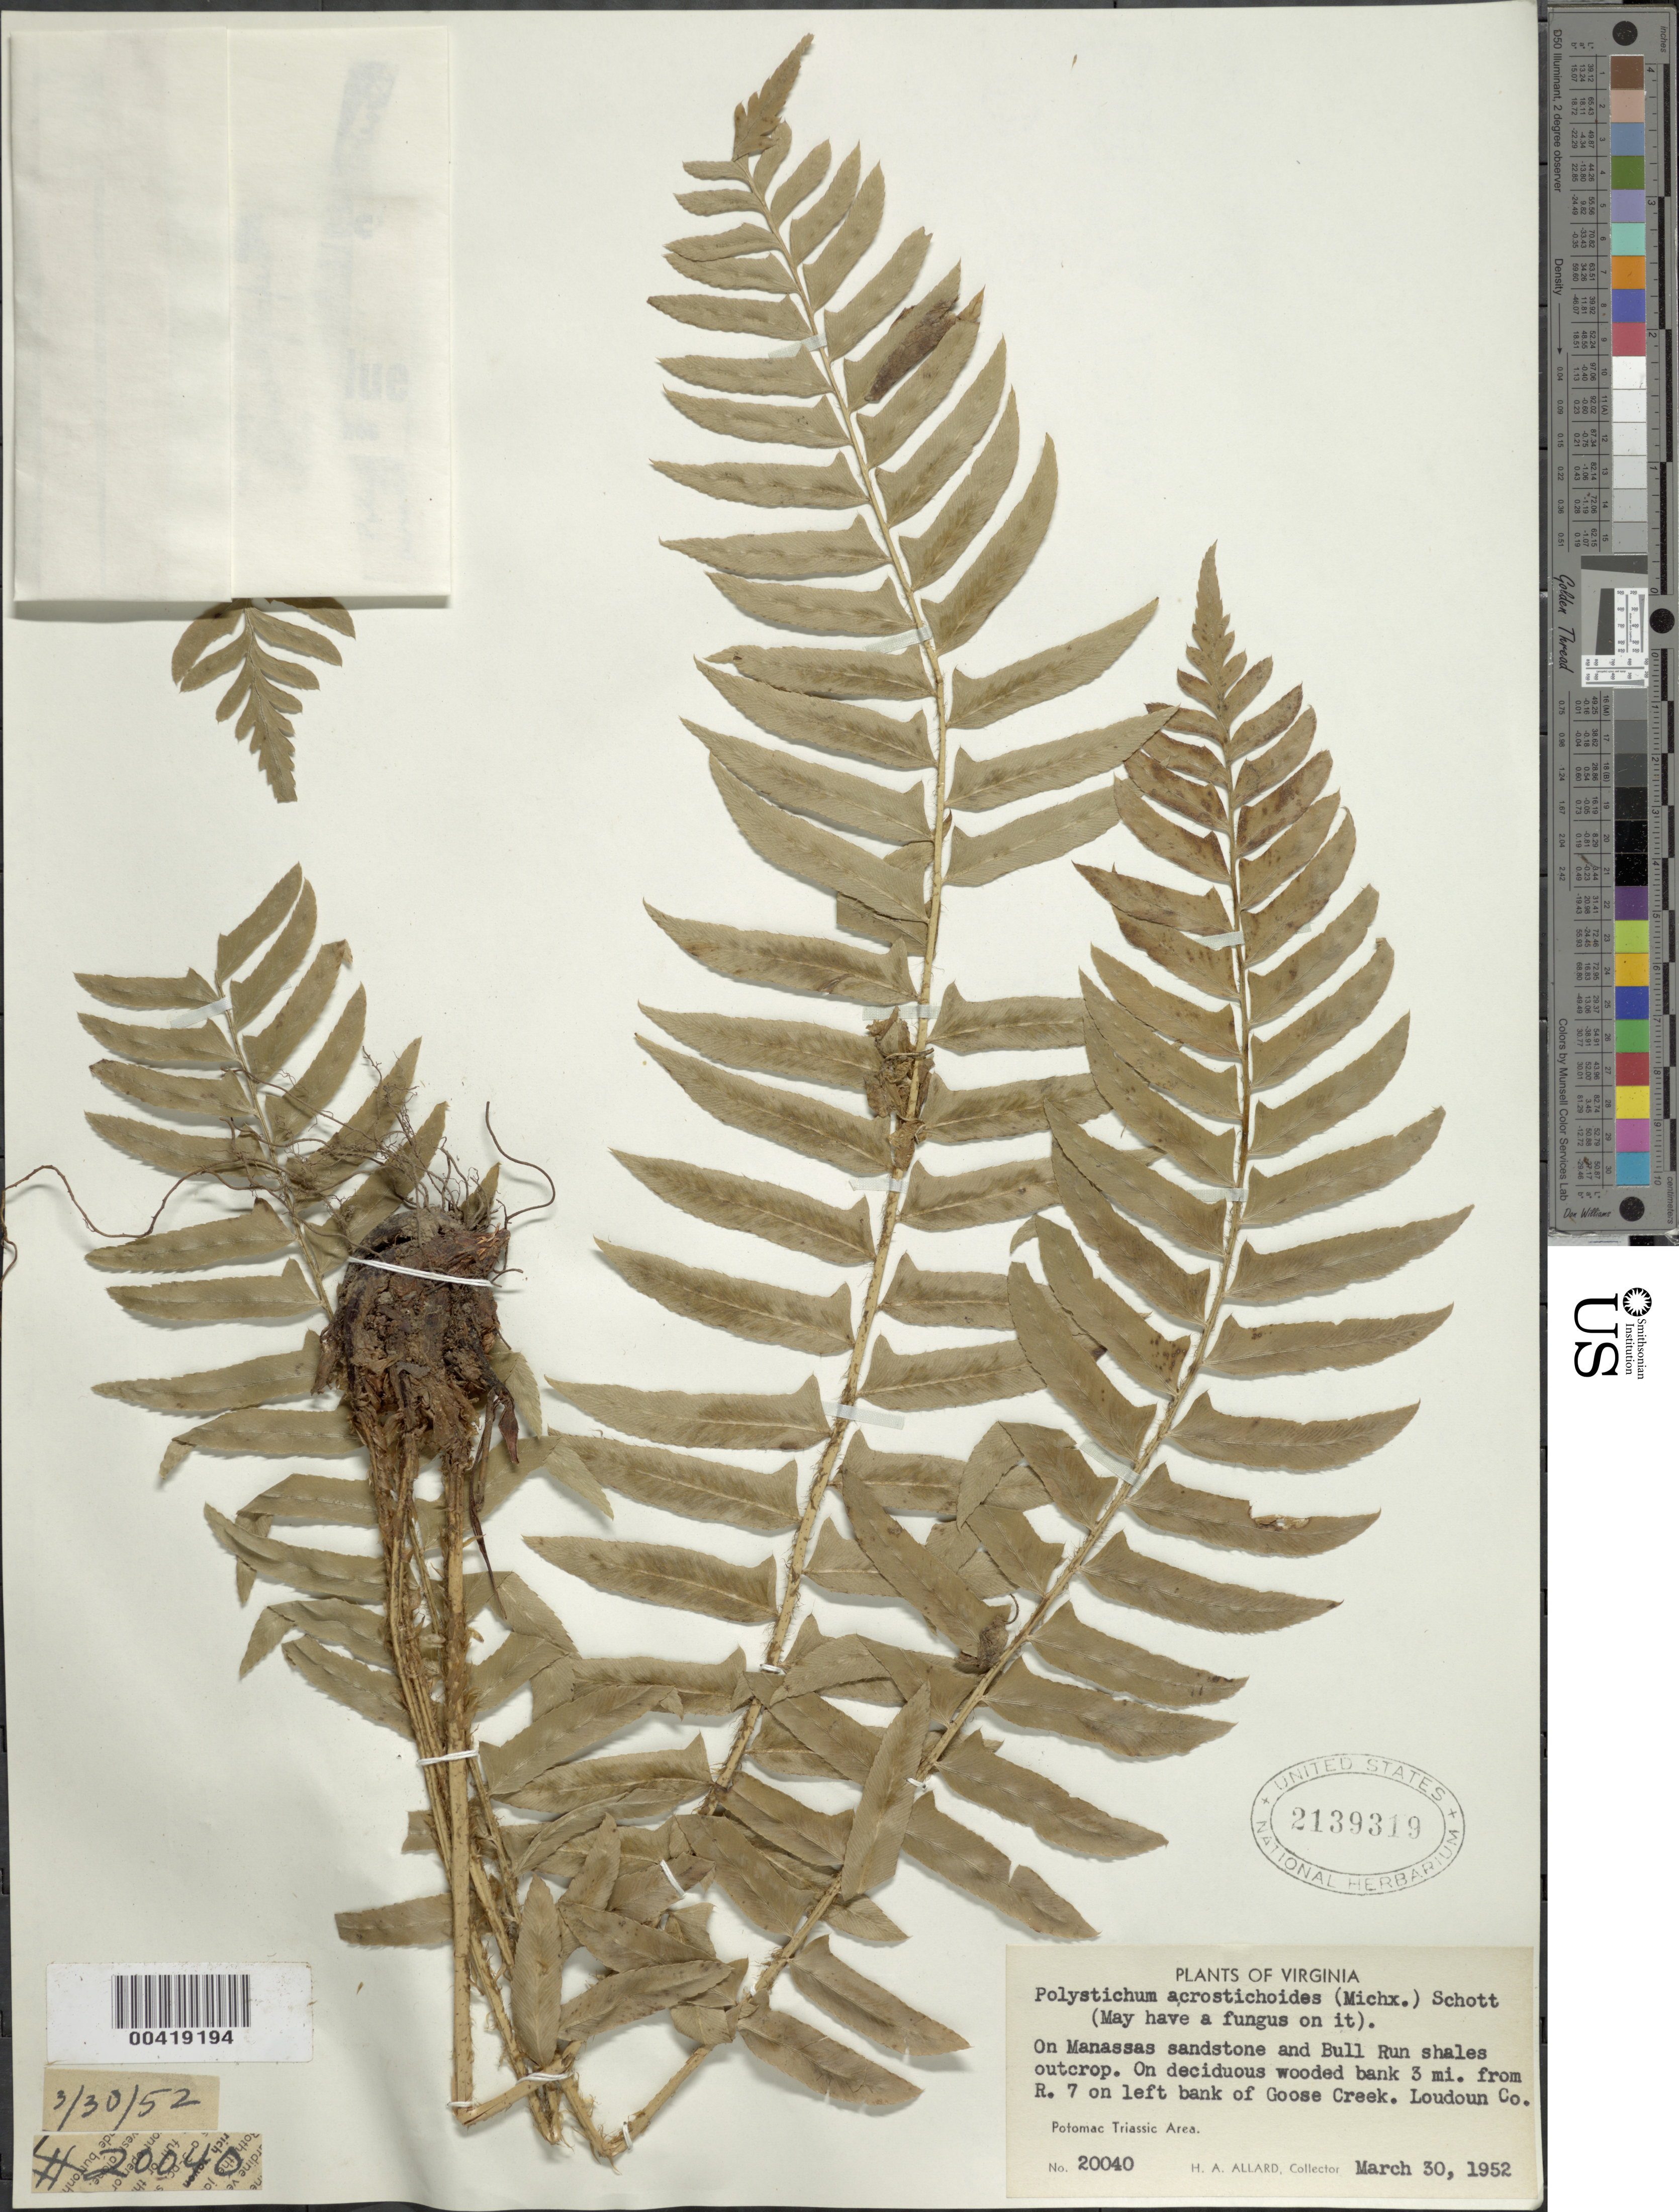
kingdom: Plantae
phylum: Tracheophyta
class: Polypodiopsida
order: Polypodiales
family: Dryopteridaceae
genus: Polystichum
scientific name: Polystichum acrostichoides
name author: (Michx.) Schott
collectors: H. A. Allard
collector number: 20040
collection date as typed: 30 Mar 1952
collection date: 1952-03-30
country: United States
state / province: Virginia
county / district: Loudoun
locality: Near Route 7 on Goose Creek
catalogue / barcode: US 2139319